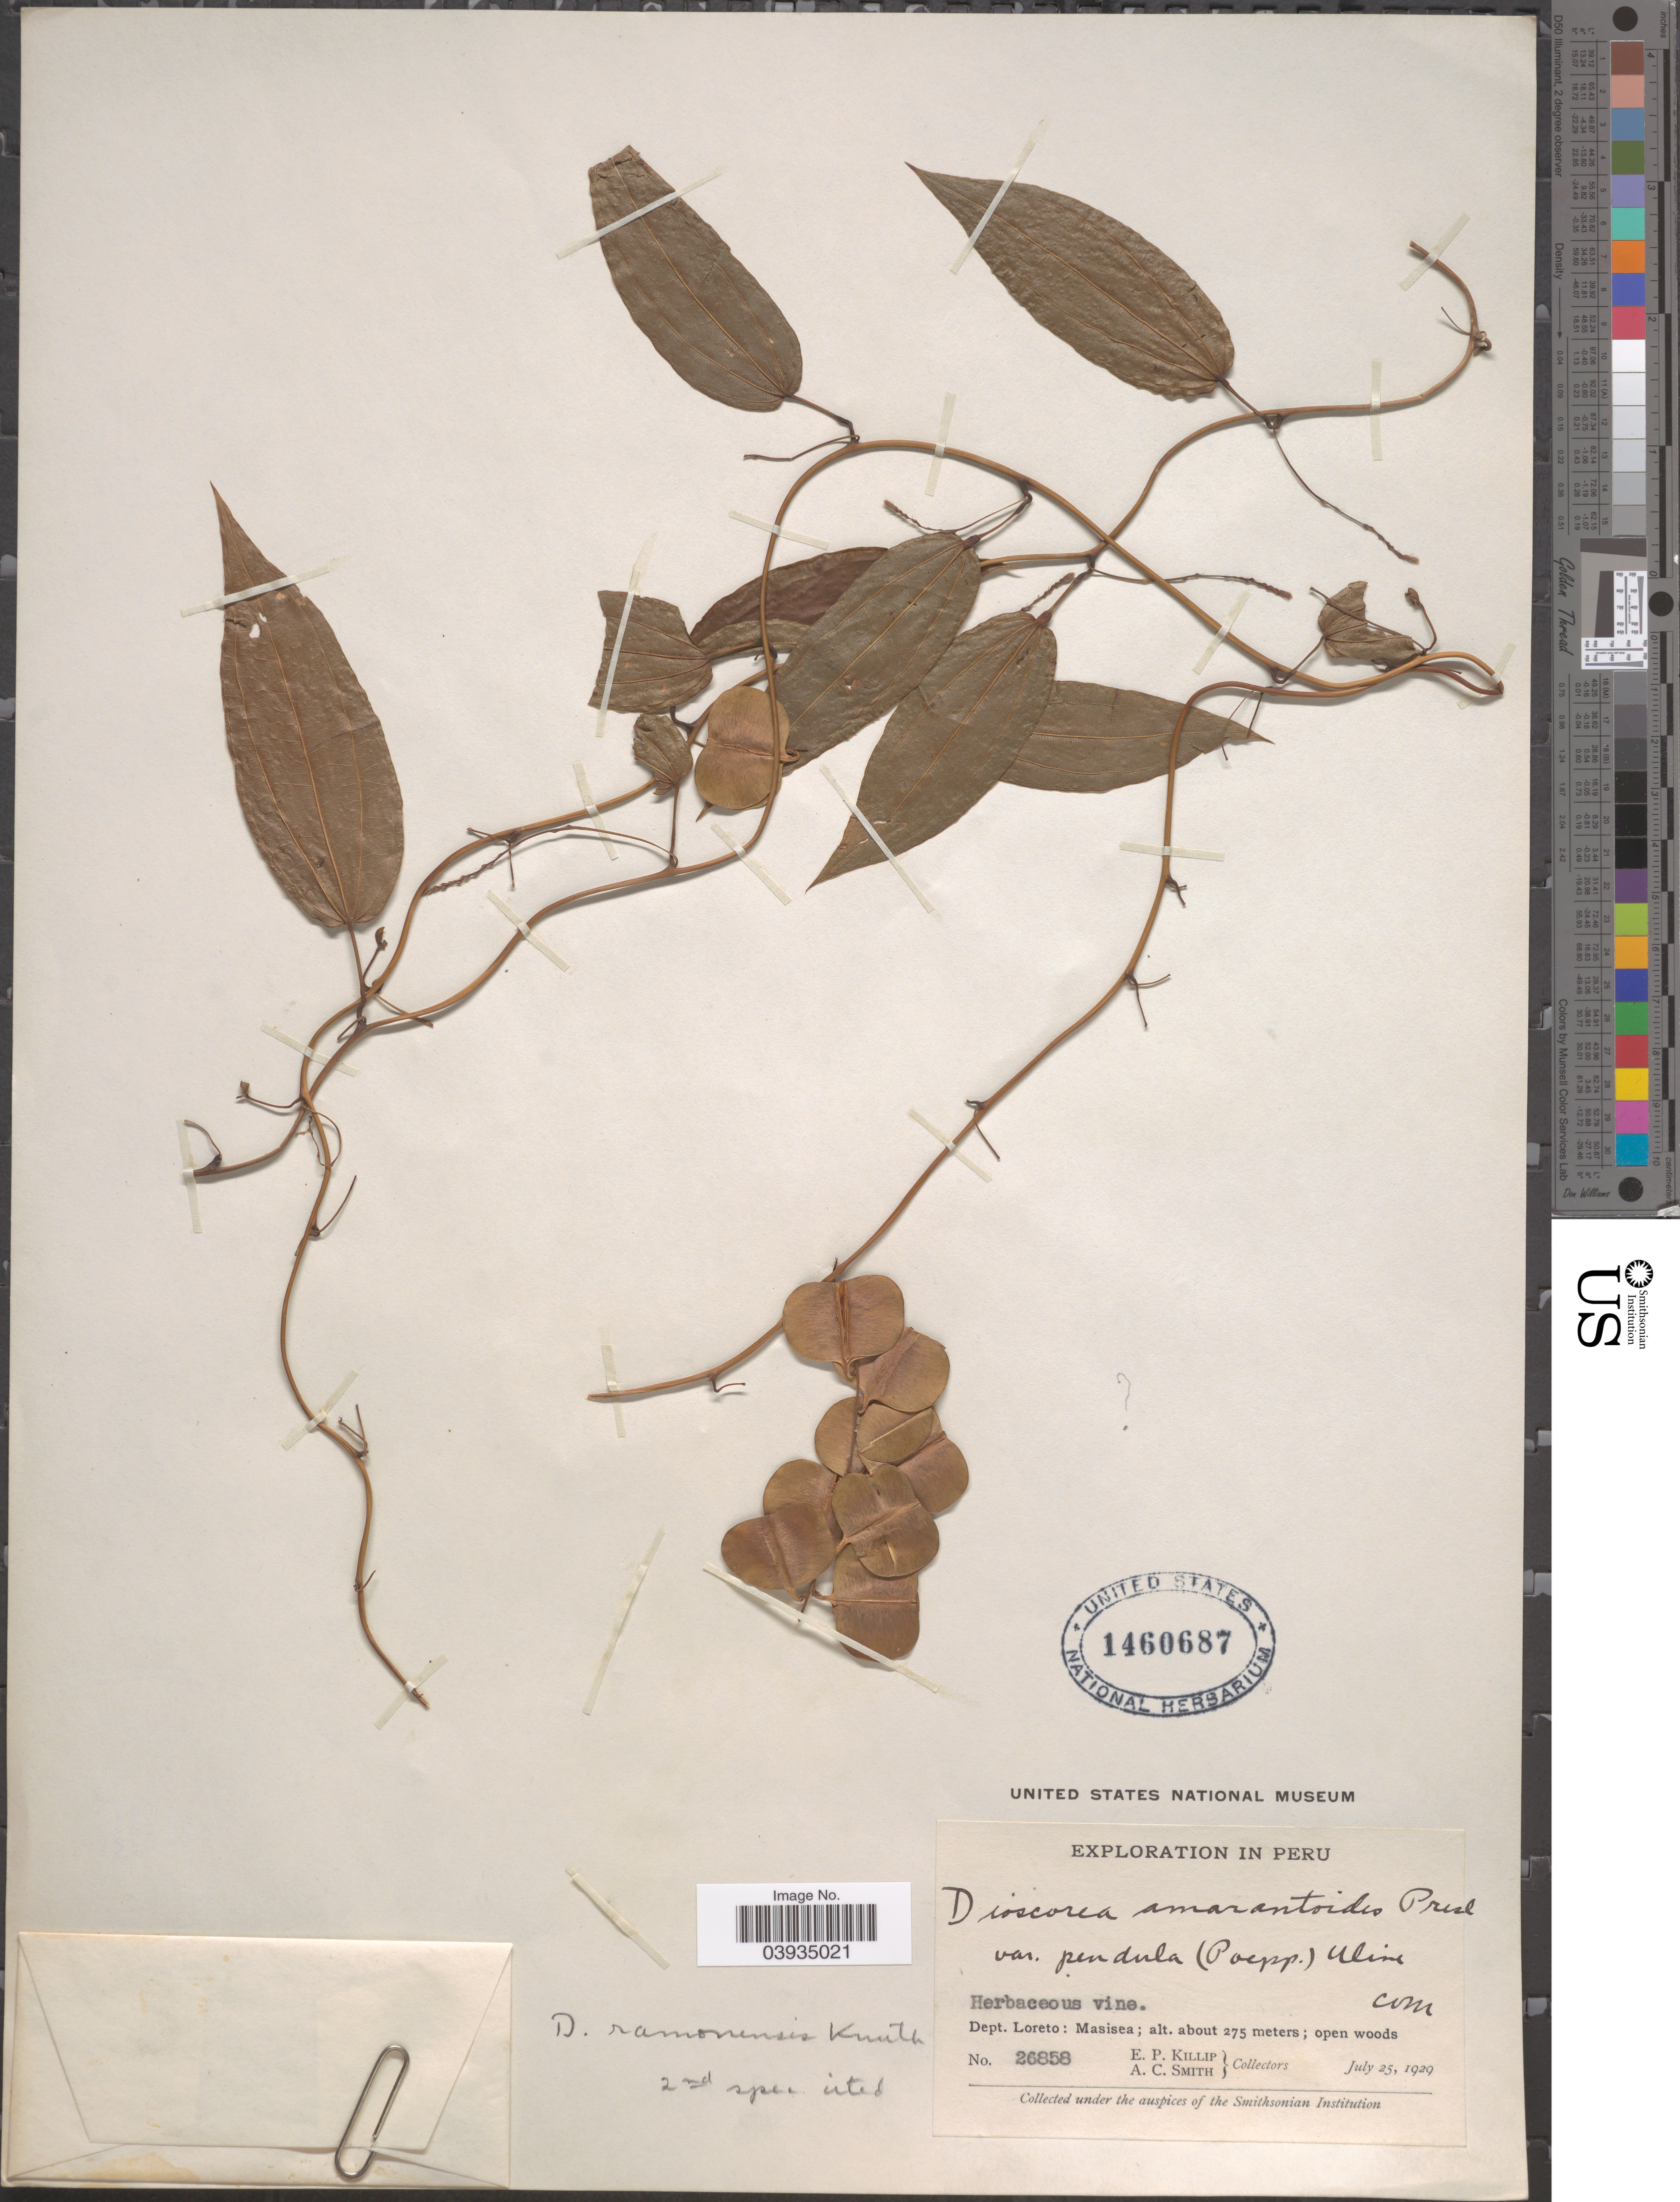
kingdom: Plantae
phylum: Tracheophyta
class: Liliopsida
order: Dioscoreales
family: Dioscoreaceae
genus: Dioscorea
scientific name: Dioscorea amaranthoides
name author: C. Presl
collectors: E. P. Killip & A. C. Smith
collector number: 26858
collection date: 1929-07-25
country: Peru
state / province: Loreto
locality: Dept. Loreto: Masisea.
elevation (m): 275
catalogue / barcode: US 1460687